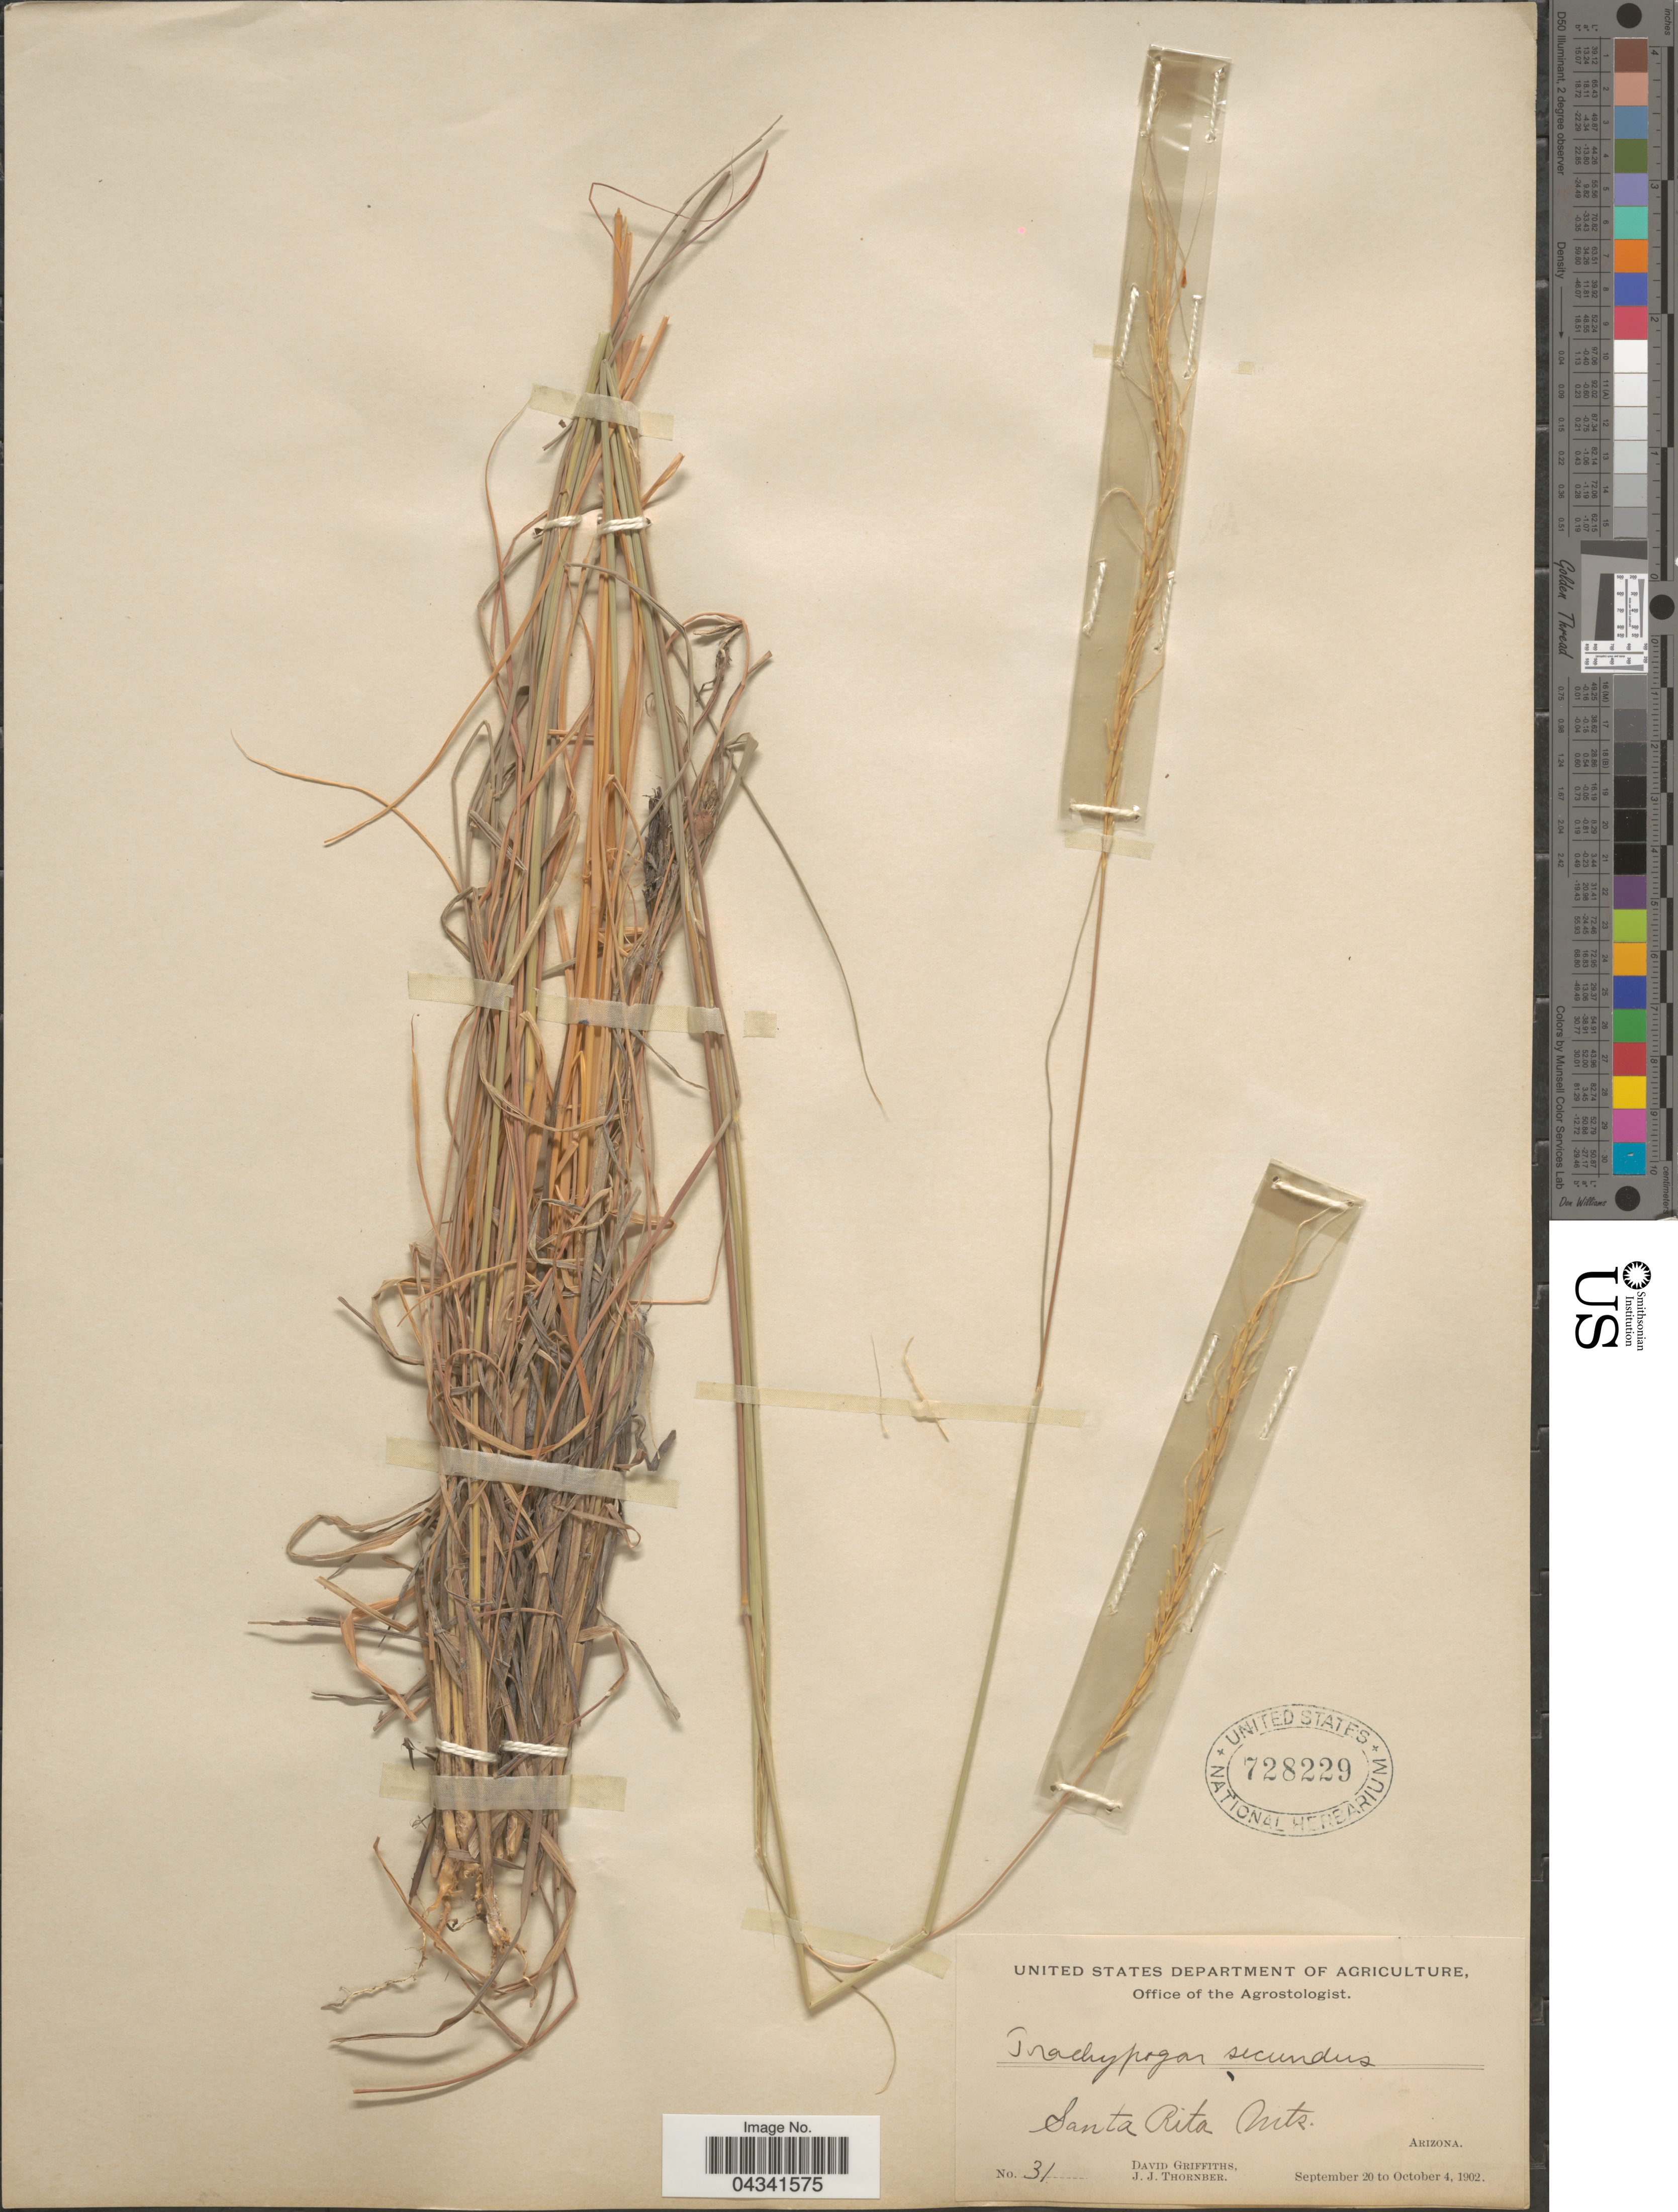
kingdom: Plantae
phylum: Tracheophyta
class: Liliopsida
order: Poales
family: Poaceae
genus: Trachypogon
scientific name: Trachypogon spicatus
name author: (L. f.) Kuntze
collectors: D. Griffiths & J. Thornber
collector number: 31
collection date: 1902-09-20/1902-10-04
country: United States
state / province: Arizona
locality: Santa Rita Mts.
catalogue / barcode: US 728229